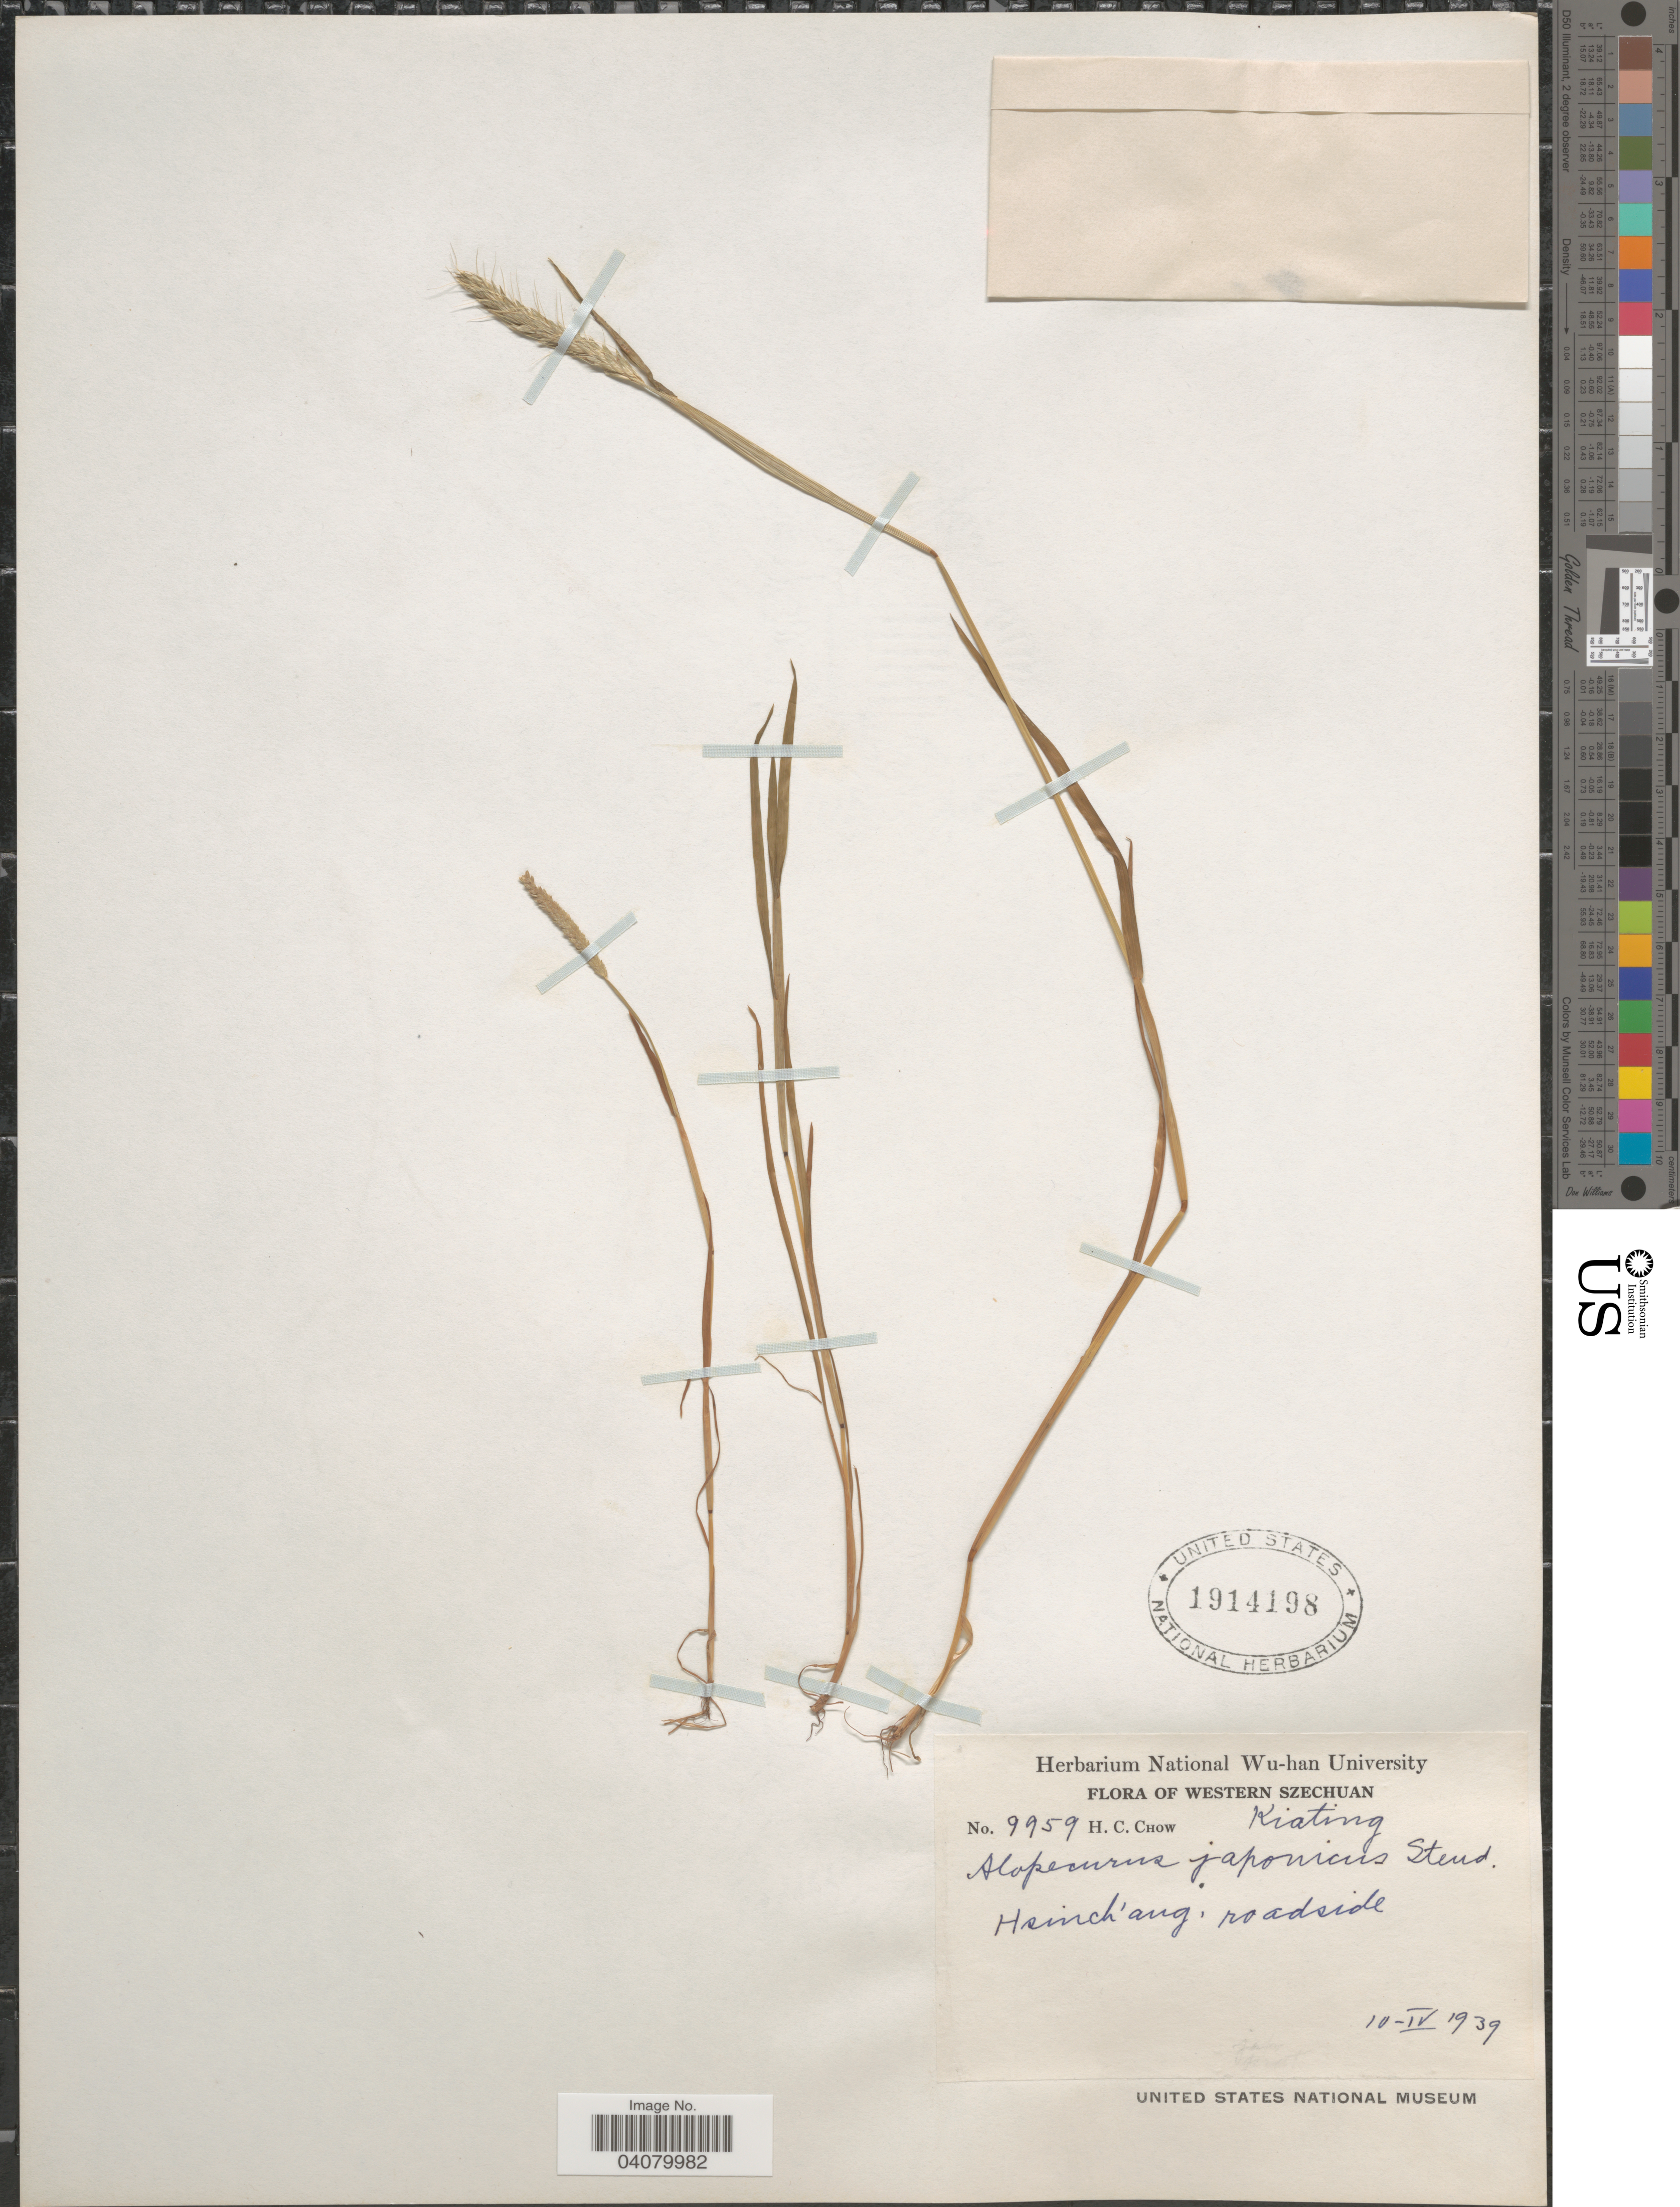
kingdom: Plantae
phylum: Tracheophyta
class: Liliopsida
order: Poales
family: Poaceae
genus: Alopecurus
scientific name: Alopecurus japonicus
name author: Steud.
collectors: H. Chow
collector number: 9959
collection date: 1939-04-10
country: China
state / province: Sichuan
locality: Western Szechuan. Hsinch'ang roadside.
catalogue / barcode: US 1914198